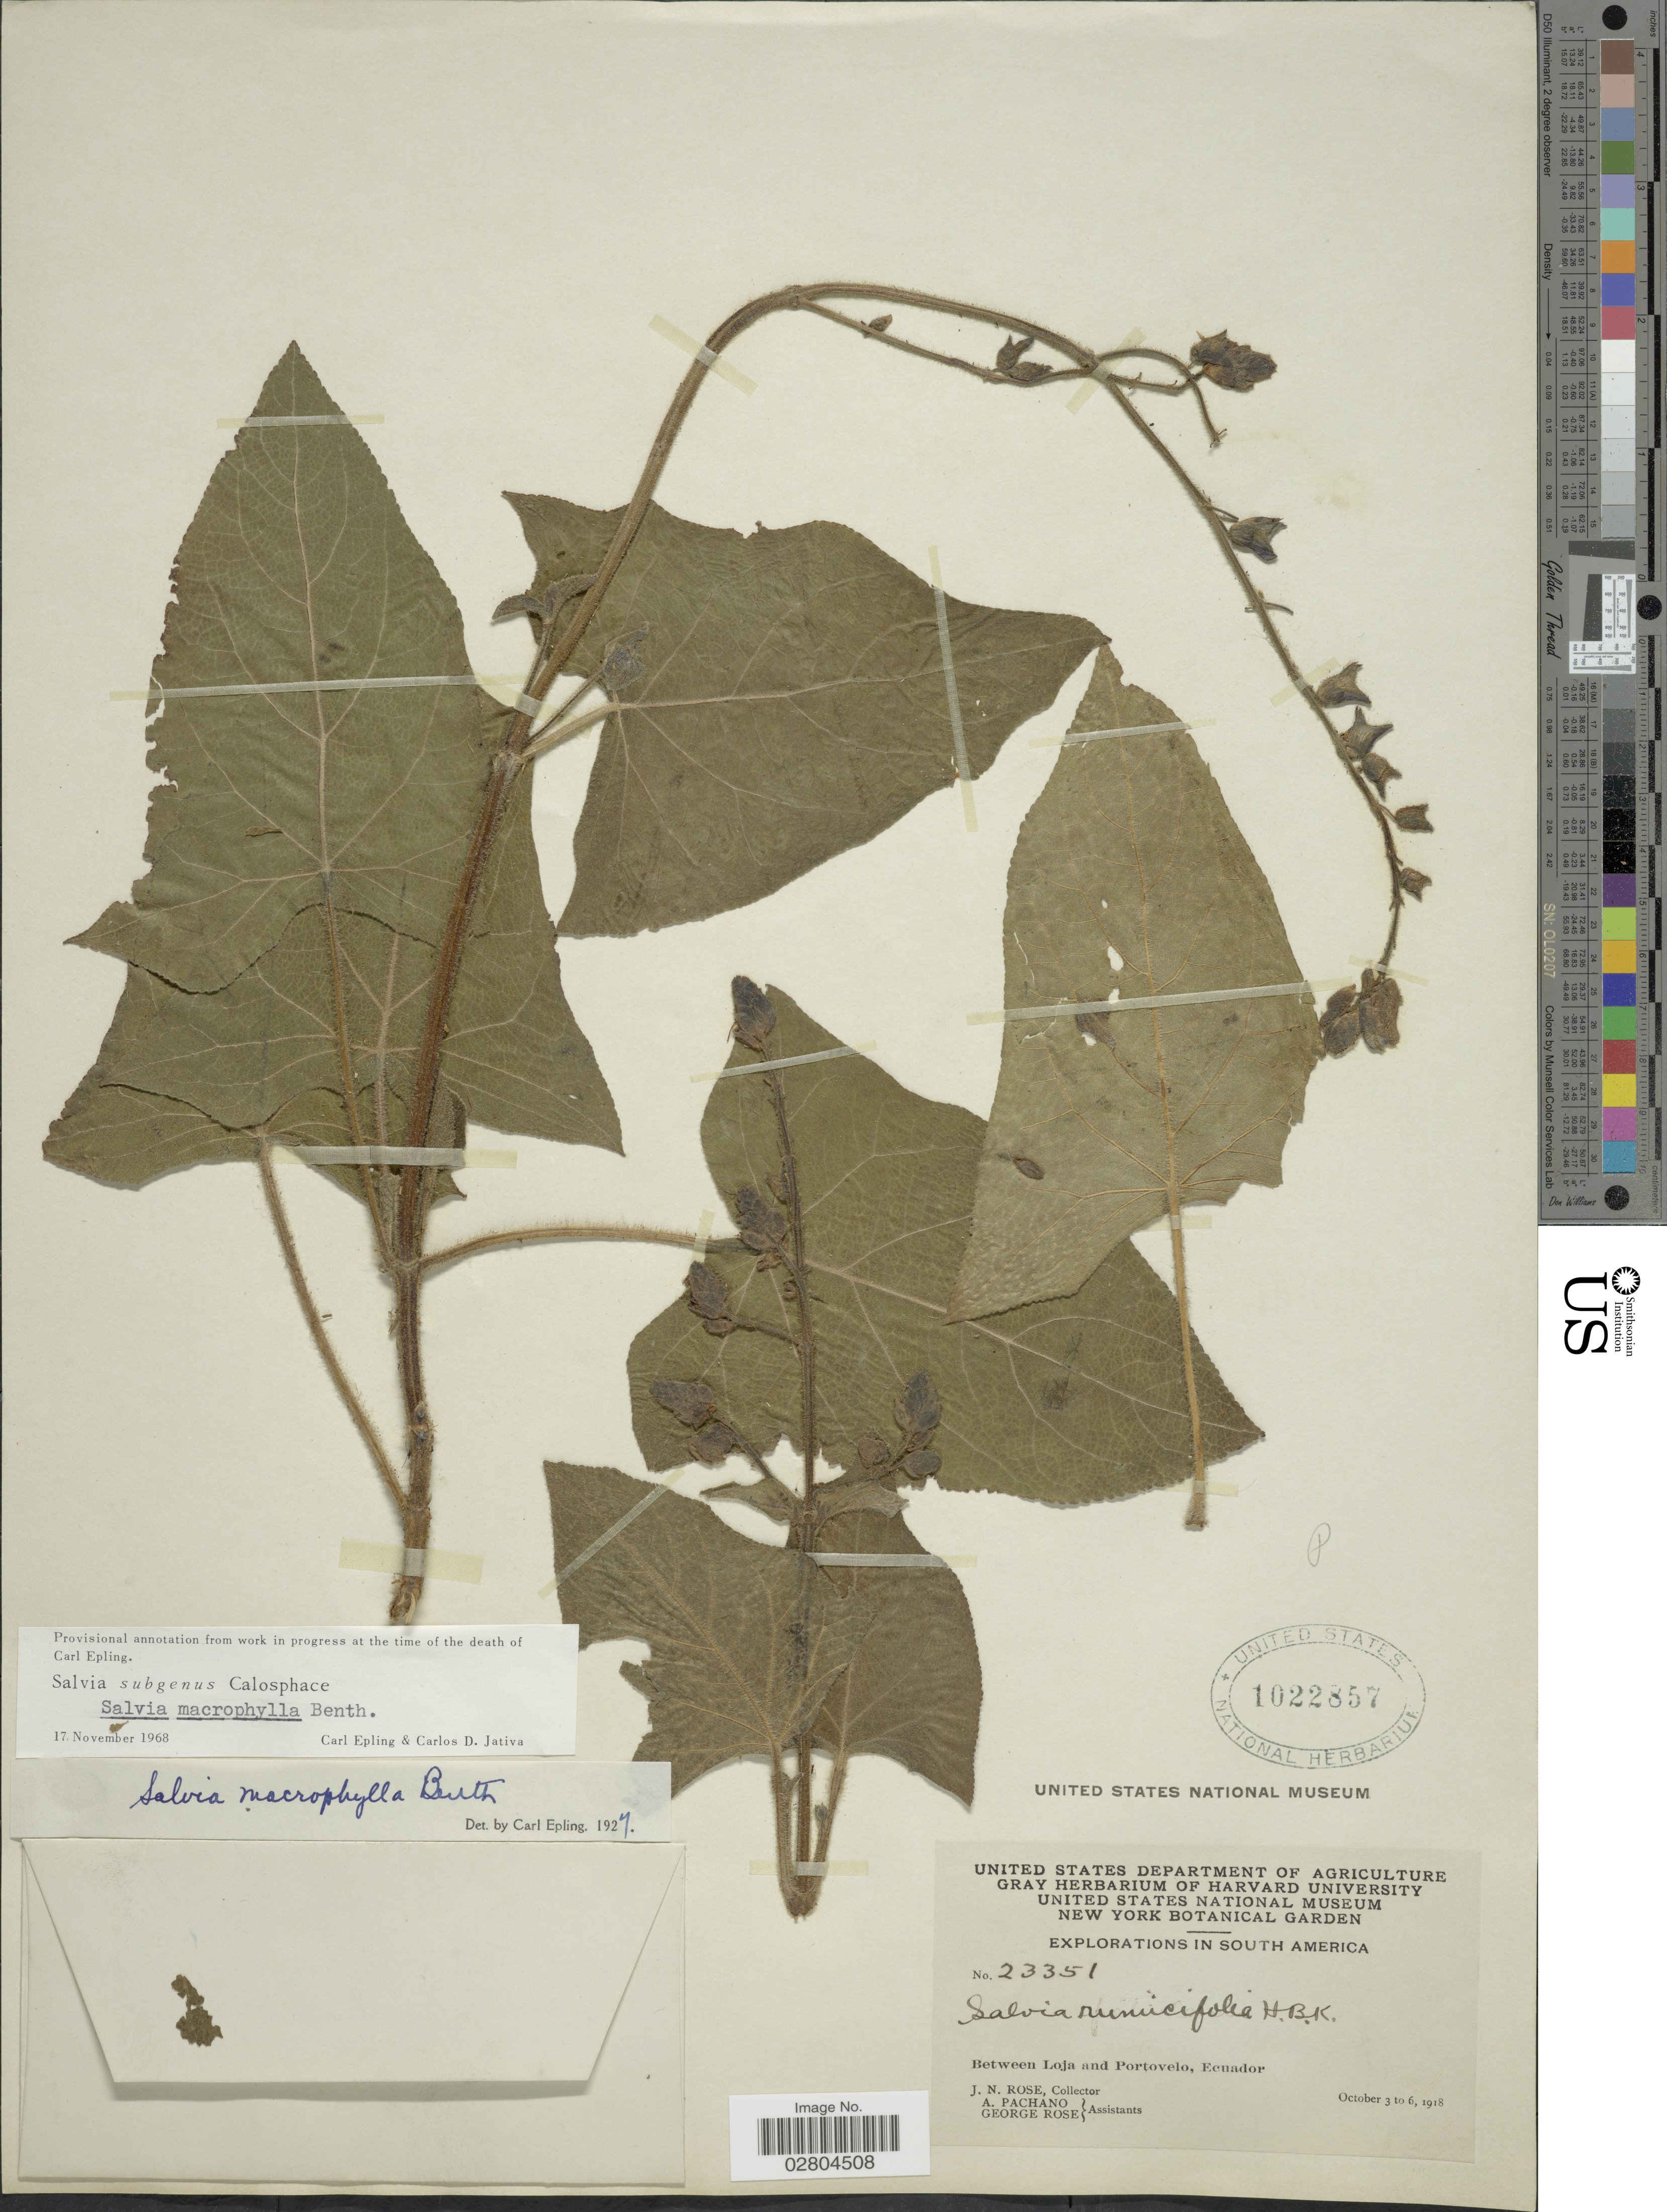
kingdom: Plantae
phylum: Tracheophyta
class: Magnoliopsida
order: Lamiales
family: Lamiaceae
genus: Salvia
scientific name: Salvia macrophylla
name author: Benth.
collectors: J. N. Rose, A. Pachano & G. Rose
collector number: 23351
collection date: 1918-10-03/1918-10-06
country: Ecuador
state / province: Loja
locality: Between Loja and Portovelo.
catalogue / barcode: US 1022857